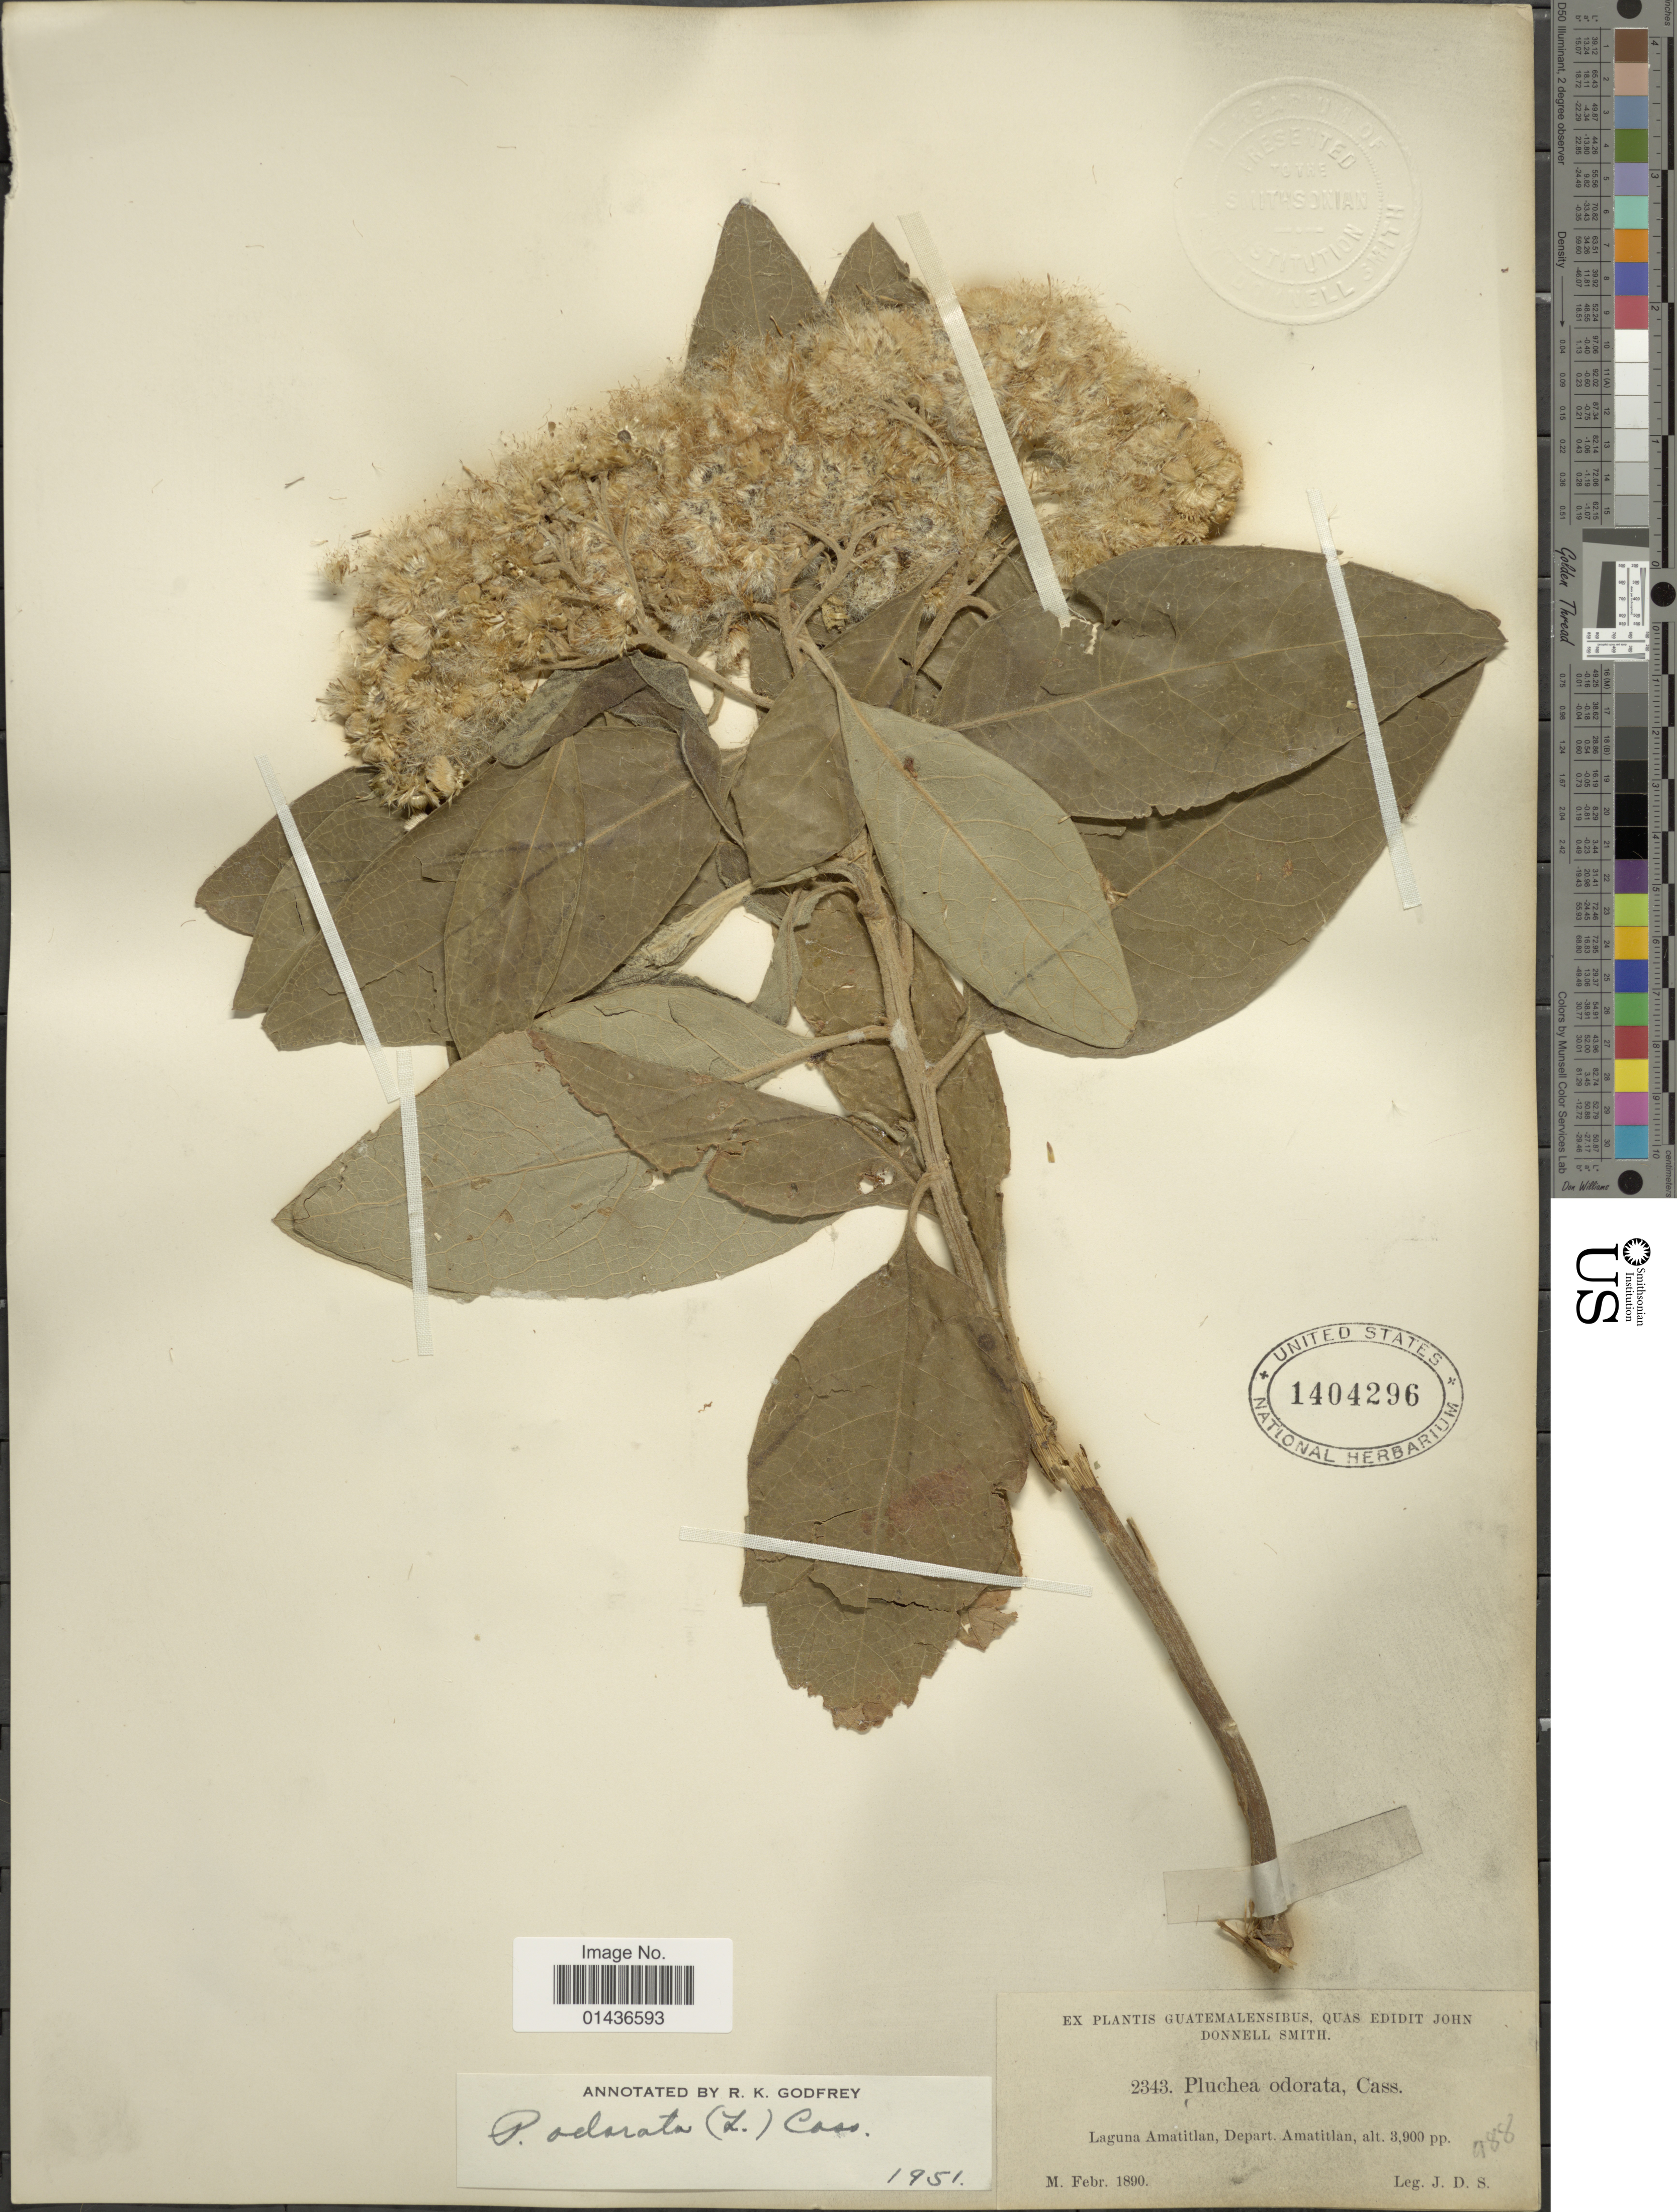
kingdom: Plantae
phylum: Tracheophyta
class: Magnoliopsida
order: Asterales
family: Asteraceae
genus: Pluchea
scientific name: Pluchea carolinensis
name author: (Jacq.) D. Don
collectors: J. Donnell Smith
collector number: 2343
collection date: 1890-02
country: Guatemala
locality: Guatemalensibus, Laguna Amatitlan, Depart. Amatitlan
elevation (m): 1189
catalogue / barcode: US 1404296